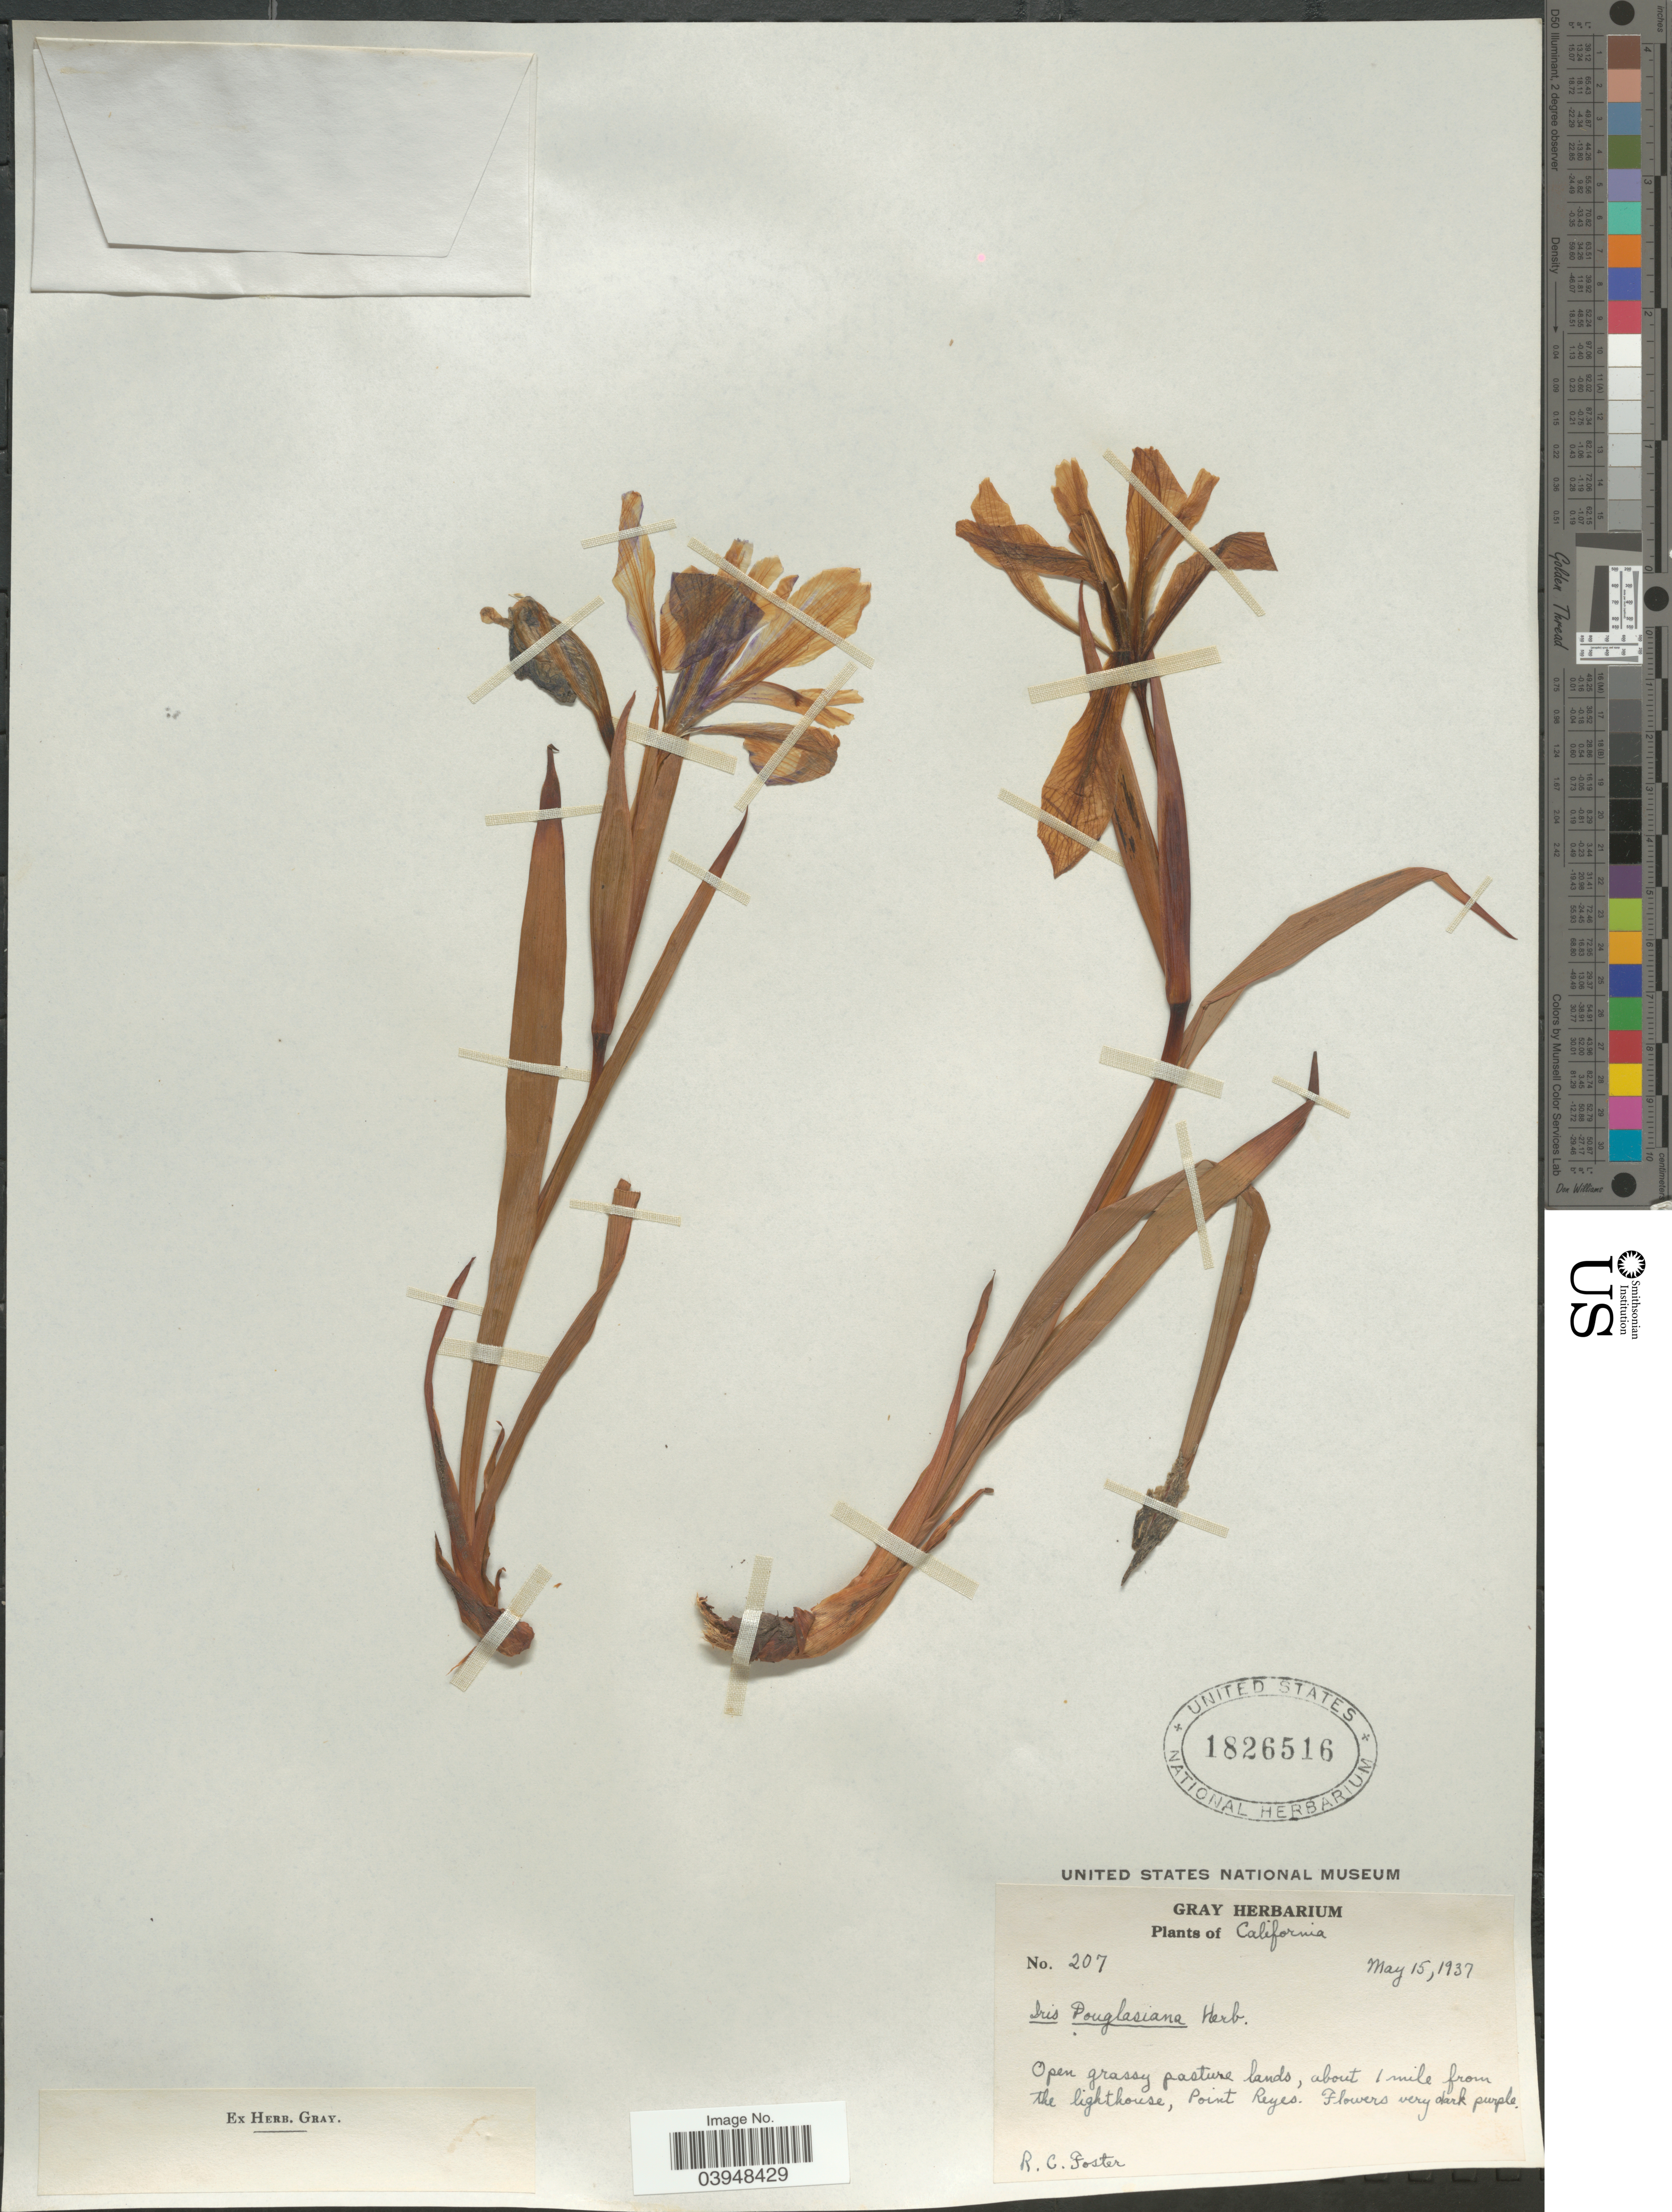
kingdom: Plantae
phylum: Tracheophyta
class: Liliopsida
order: Asparagales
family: Iridaceae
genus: Iris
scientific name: Iris douglasiana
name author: Herb.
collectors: R. C. Foster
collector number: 207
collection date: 1937-05-15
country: United States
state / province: California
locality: Open grassy pasture lands, about 1 mile from the lighthouse, Point Reyes.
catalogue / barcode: US 1826516